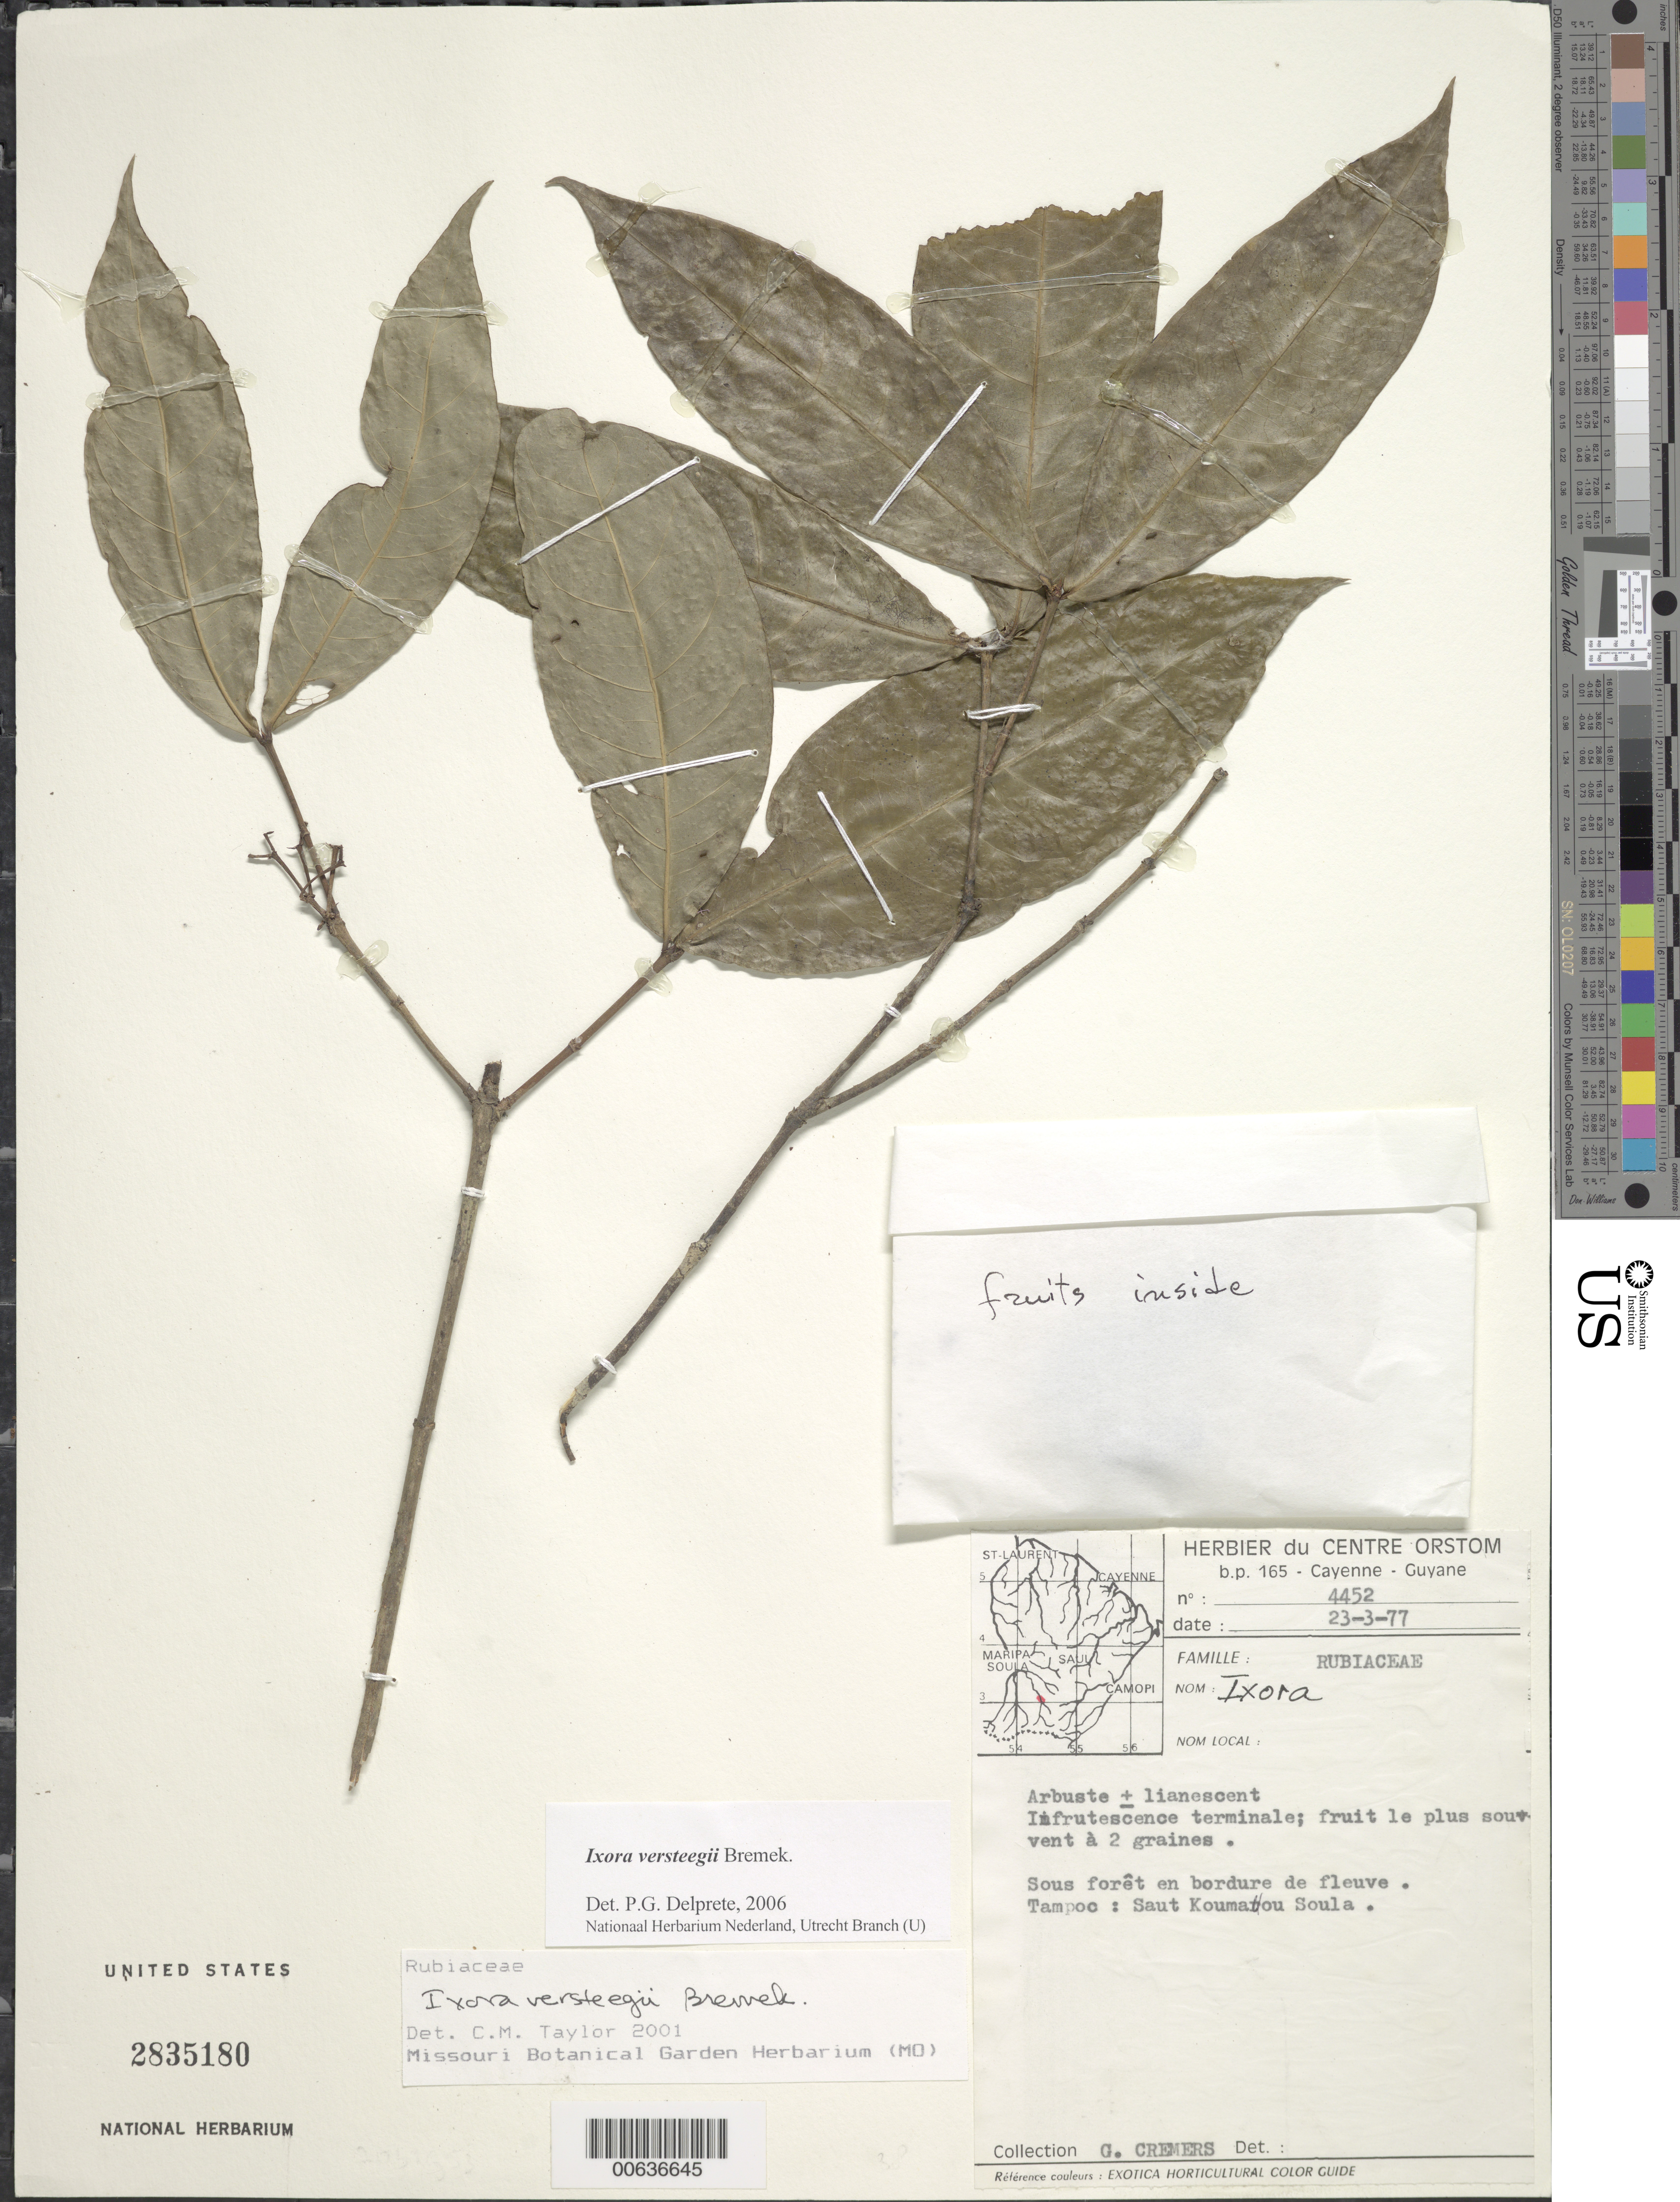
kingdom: Plantae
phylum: Tracheophyta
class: Magnoliopsida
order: Gentianales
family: Rubiaceae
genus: Ixora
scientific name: Ixora versteegii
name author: Bremek.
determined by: Delprete, P. G., Herb. de Guyane Cay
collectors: G. Cremers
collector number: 4452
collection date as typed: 23-Mar-77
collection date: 1977-03-23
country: French Guiana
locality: Saut Koumarou Soula, sur le Tampoc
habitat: Understory along river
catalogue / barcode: US 2835180